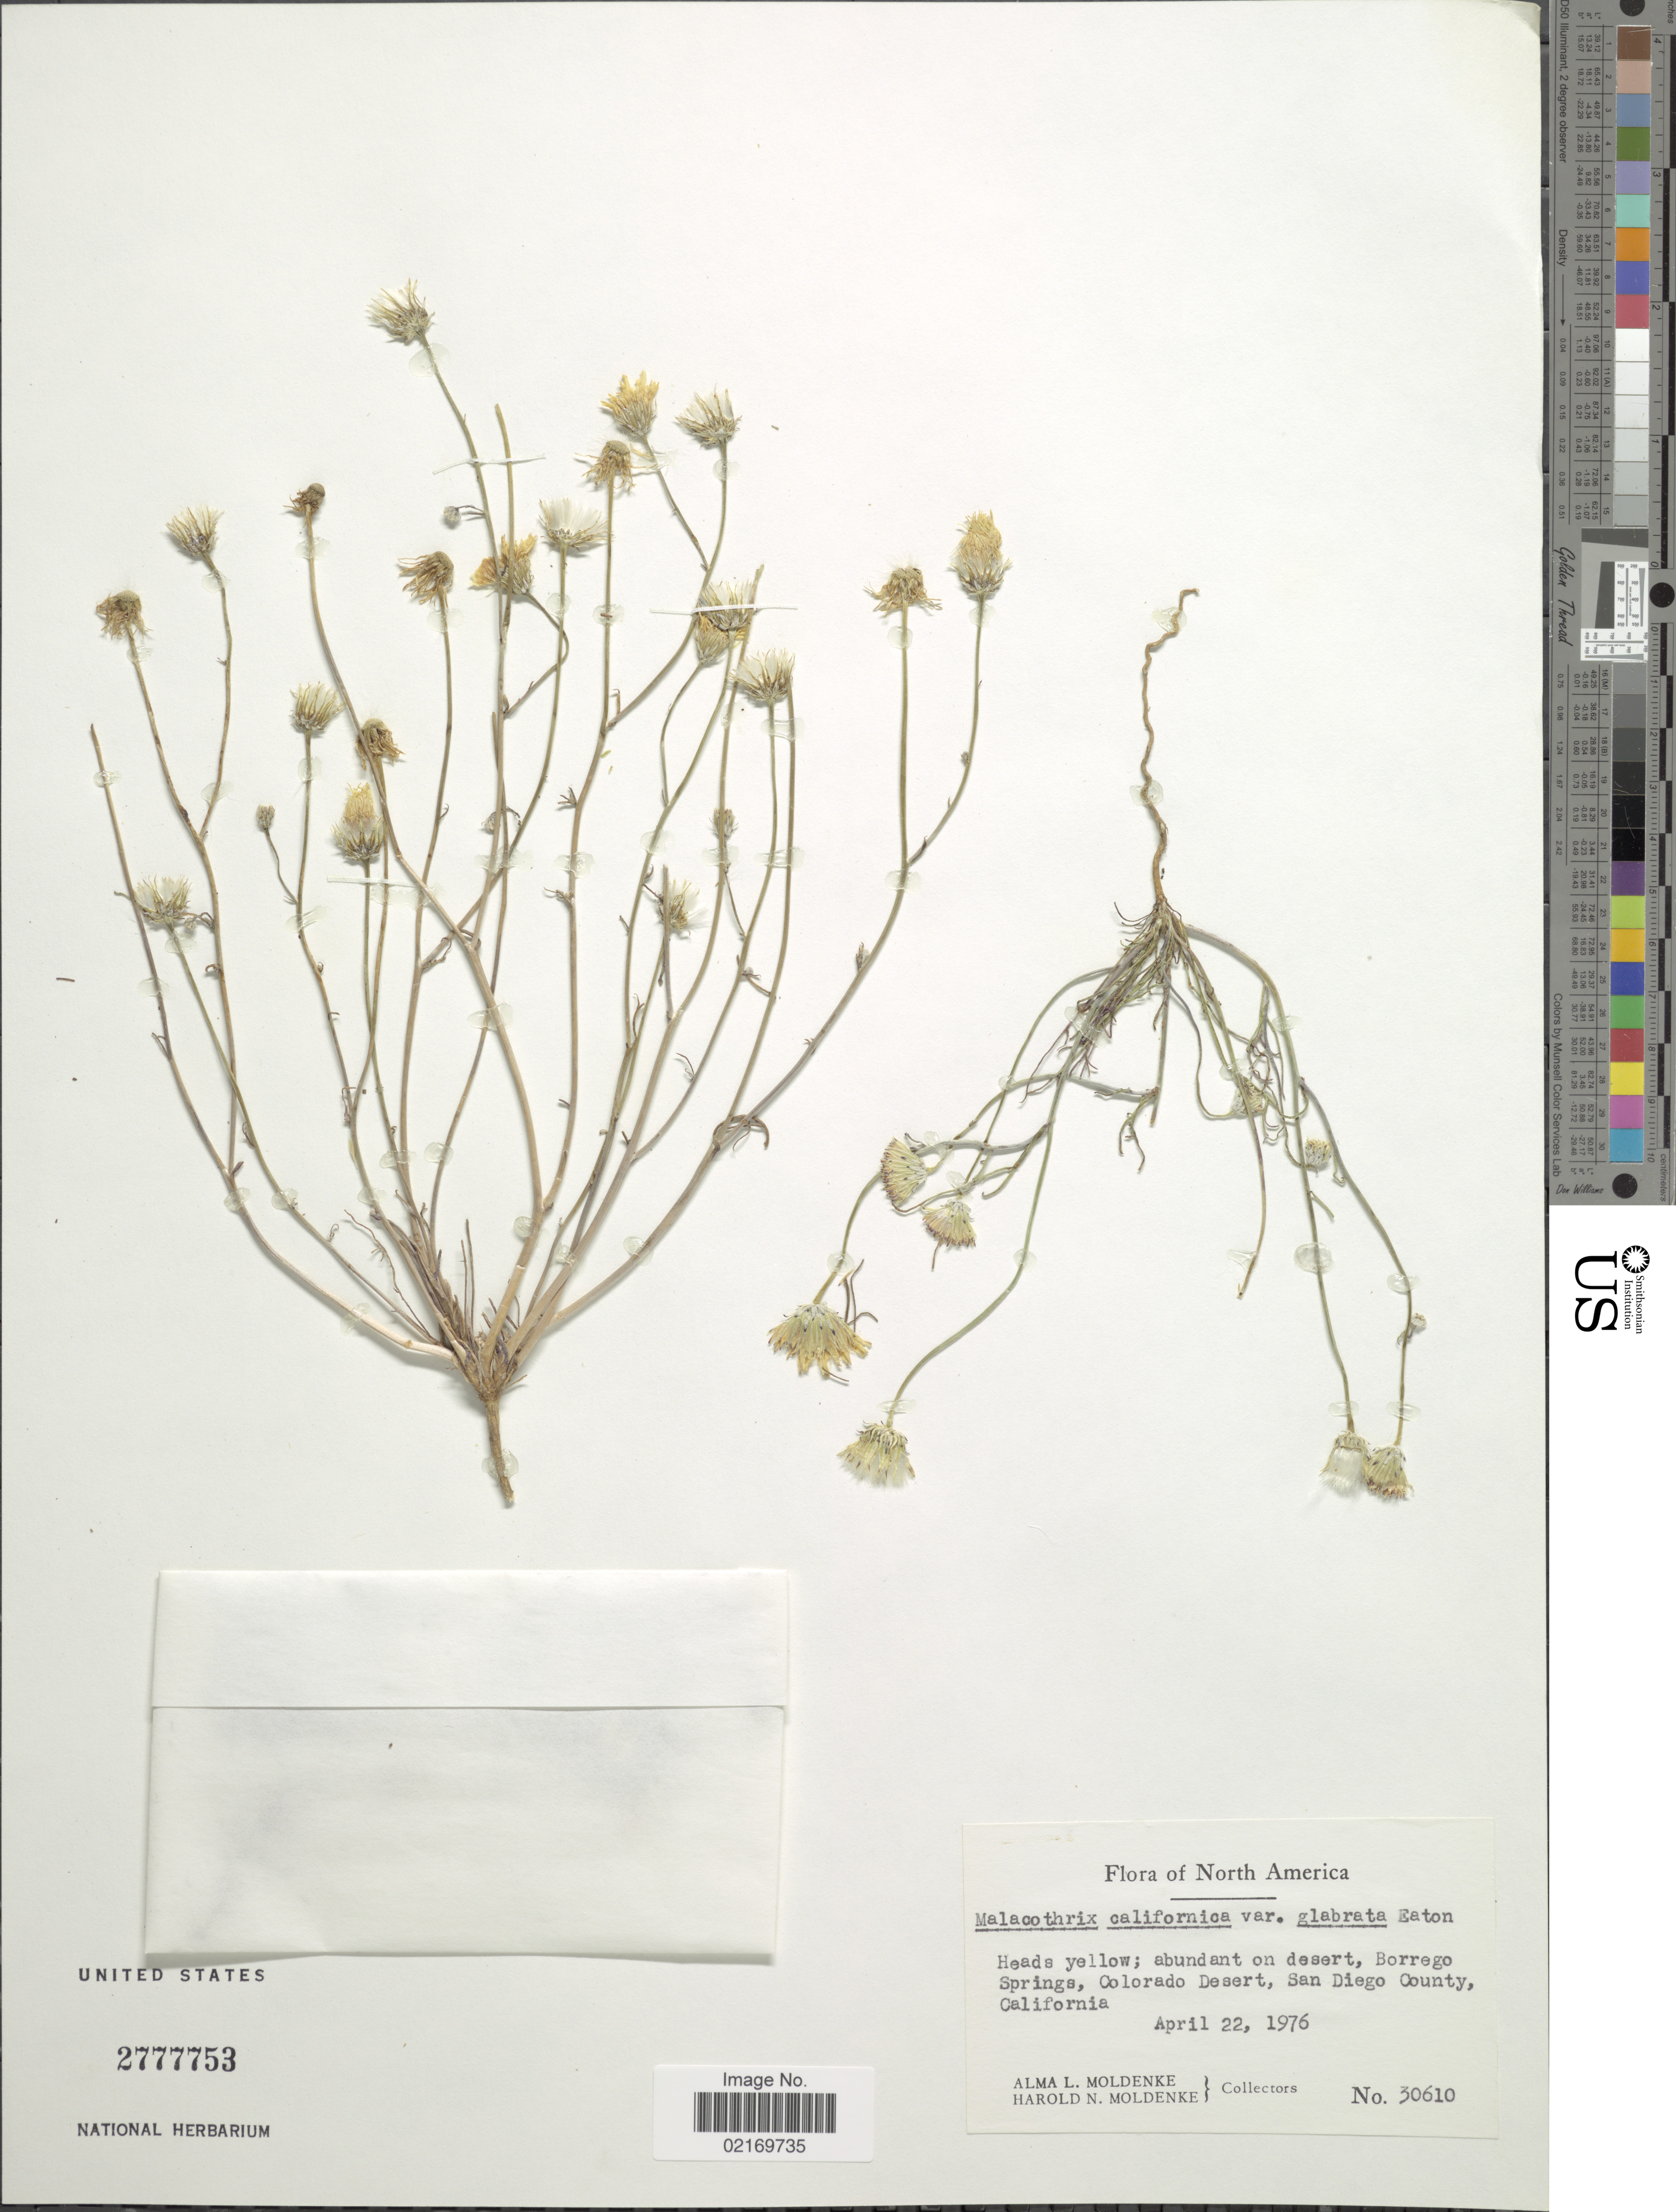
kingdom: Plantae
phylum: Tracheophyta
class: Magnoliopsida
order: Asterales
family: Asteraceae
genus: Malacothrix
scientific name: Malacothrix californica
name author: DC.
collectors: A. L. Moldenke & H. N. Moldenke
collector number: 30610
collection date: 1976-04-22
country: United States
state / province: California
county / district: San Diego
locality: North America, Borrego Springs, Colorado Desert, San Diego County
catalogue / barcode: US 2777753